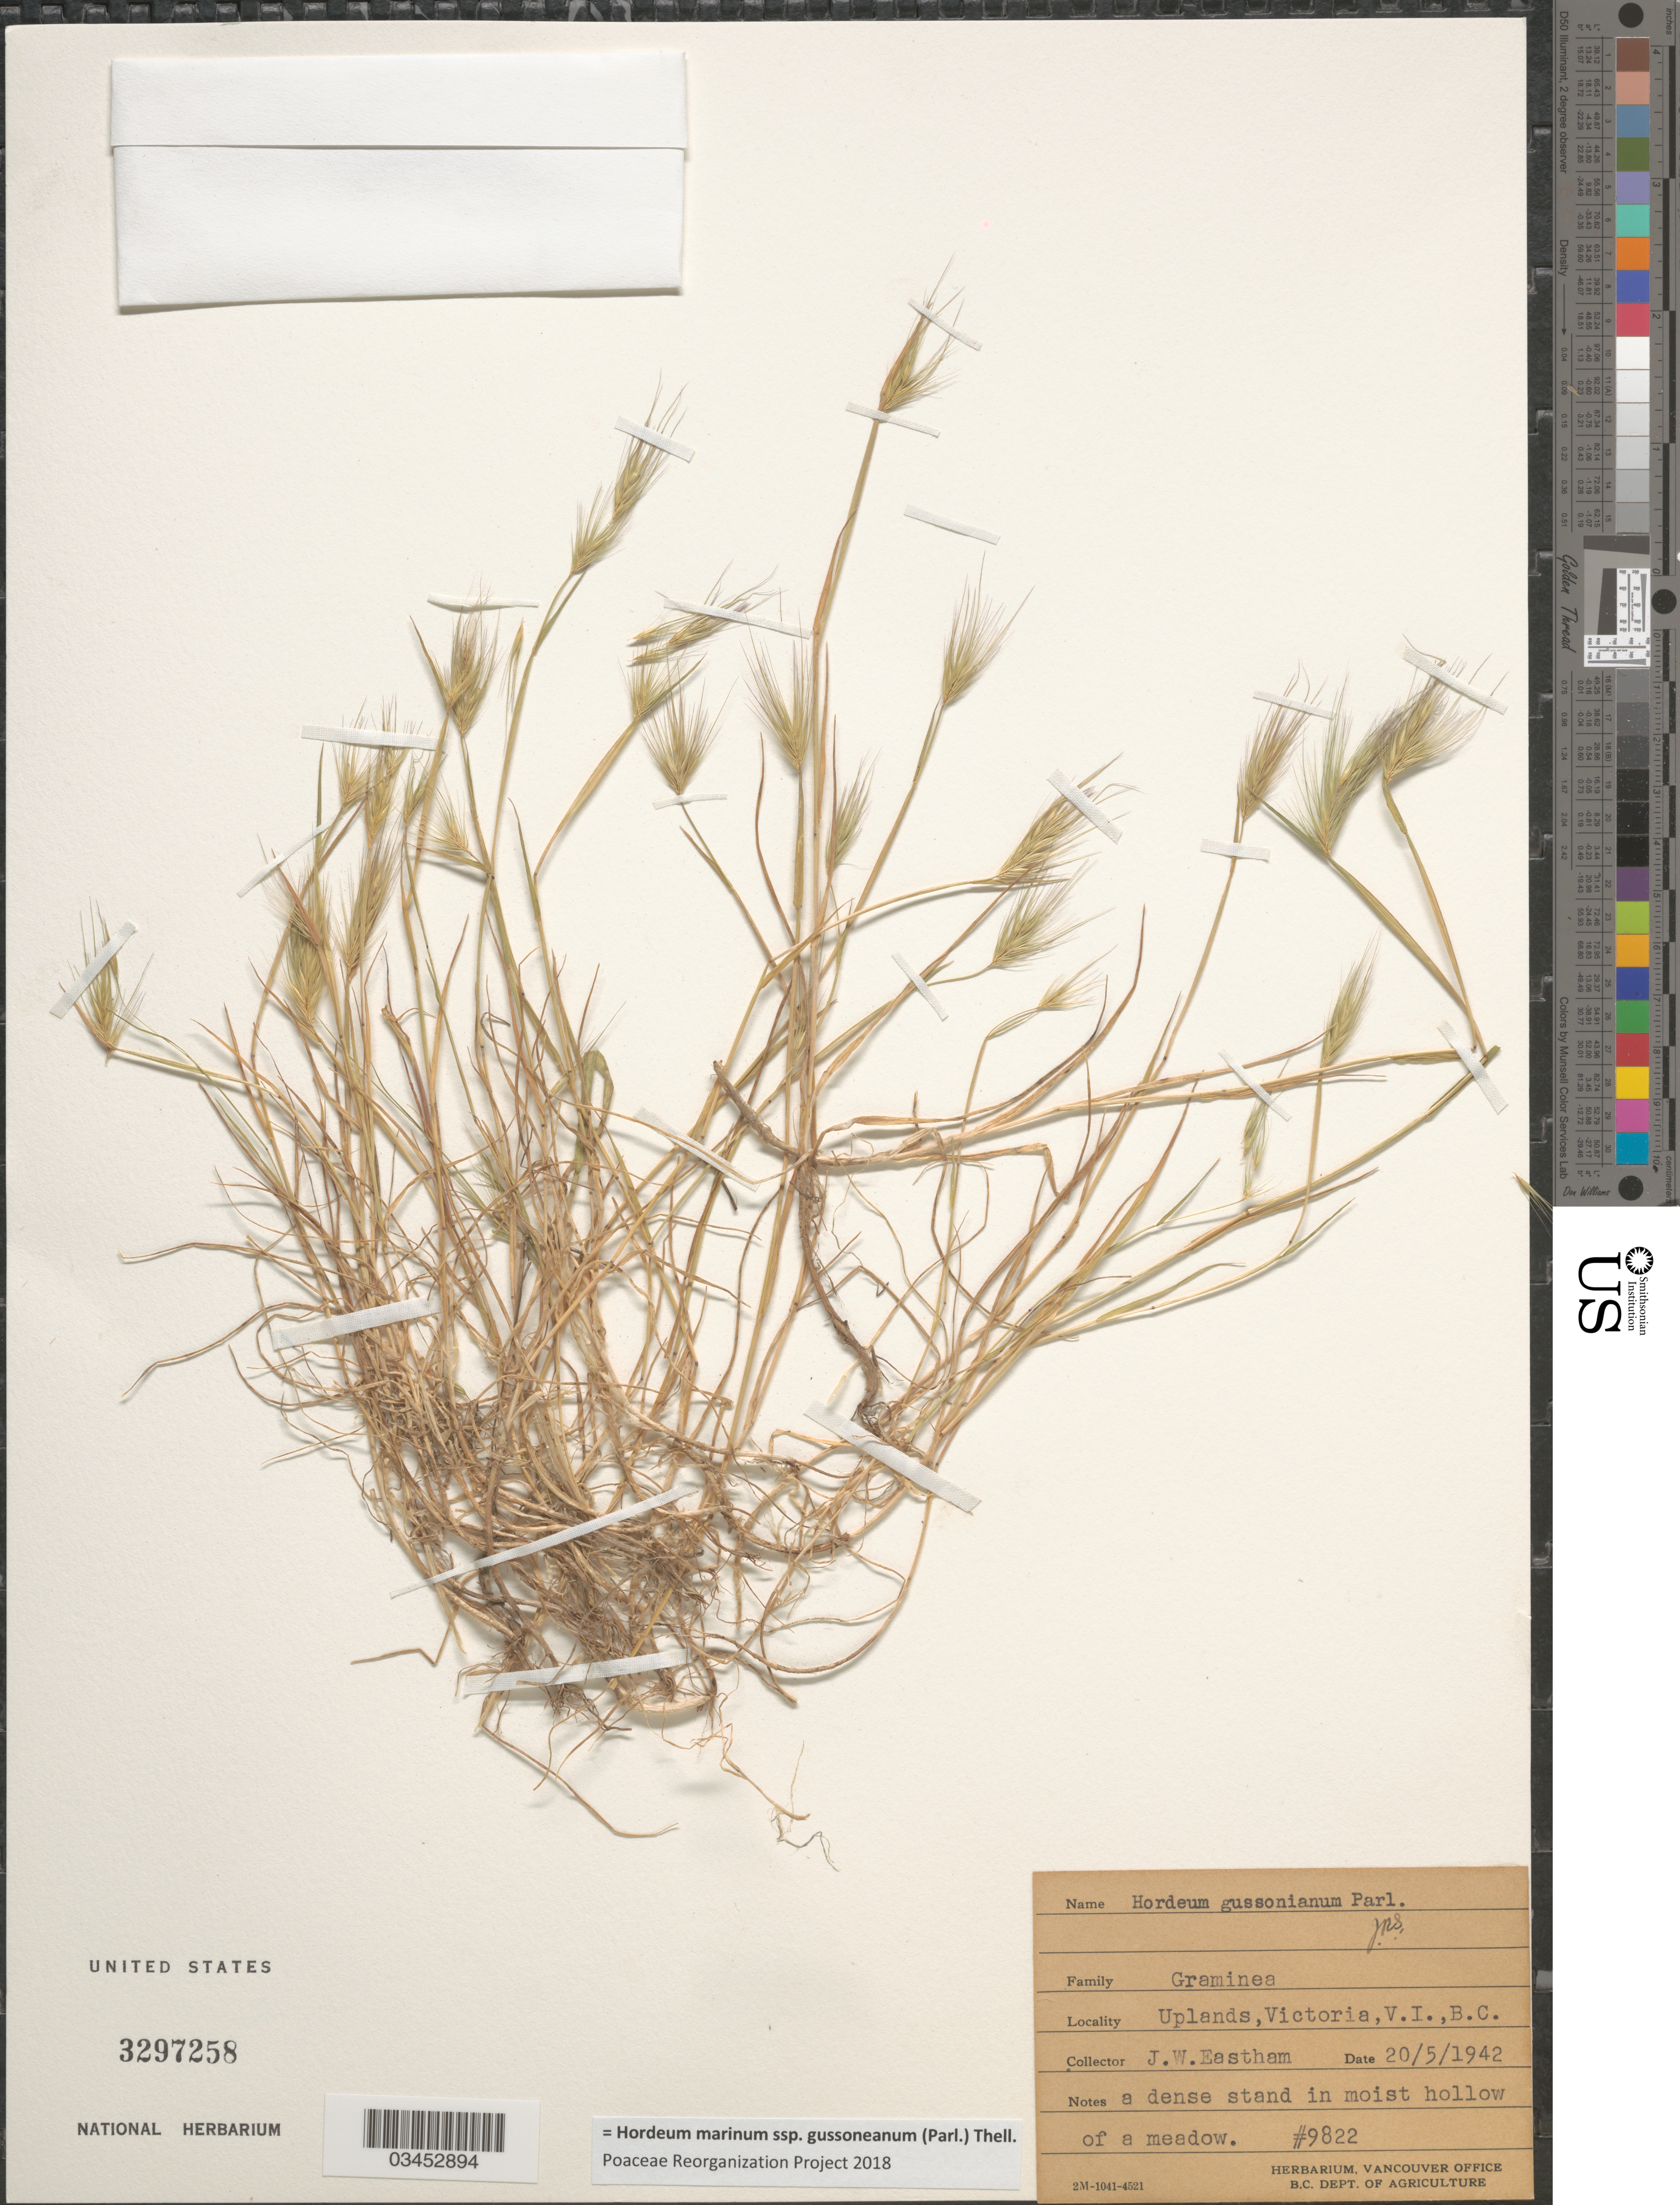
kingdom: Plantae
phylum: Tracheophyta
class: Liliopsida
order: Poales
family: Poaceae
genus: Hordeum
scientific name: Hordeum marinum subsp. gussoneanum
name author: (Parl.) Thell.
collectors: J. Eastham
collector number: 9822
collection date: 1942-05-20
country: Canada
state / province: British Columbia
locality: Uplands, Victoria, V.I.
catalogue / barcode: US 3297258